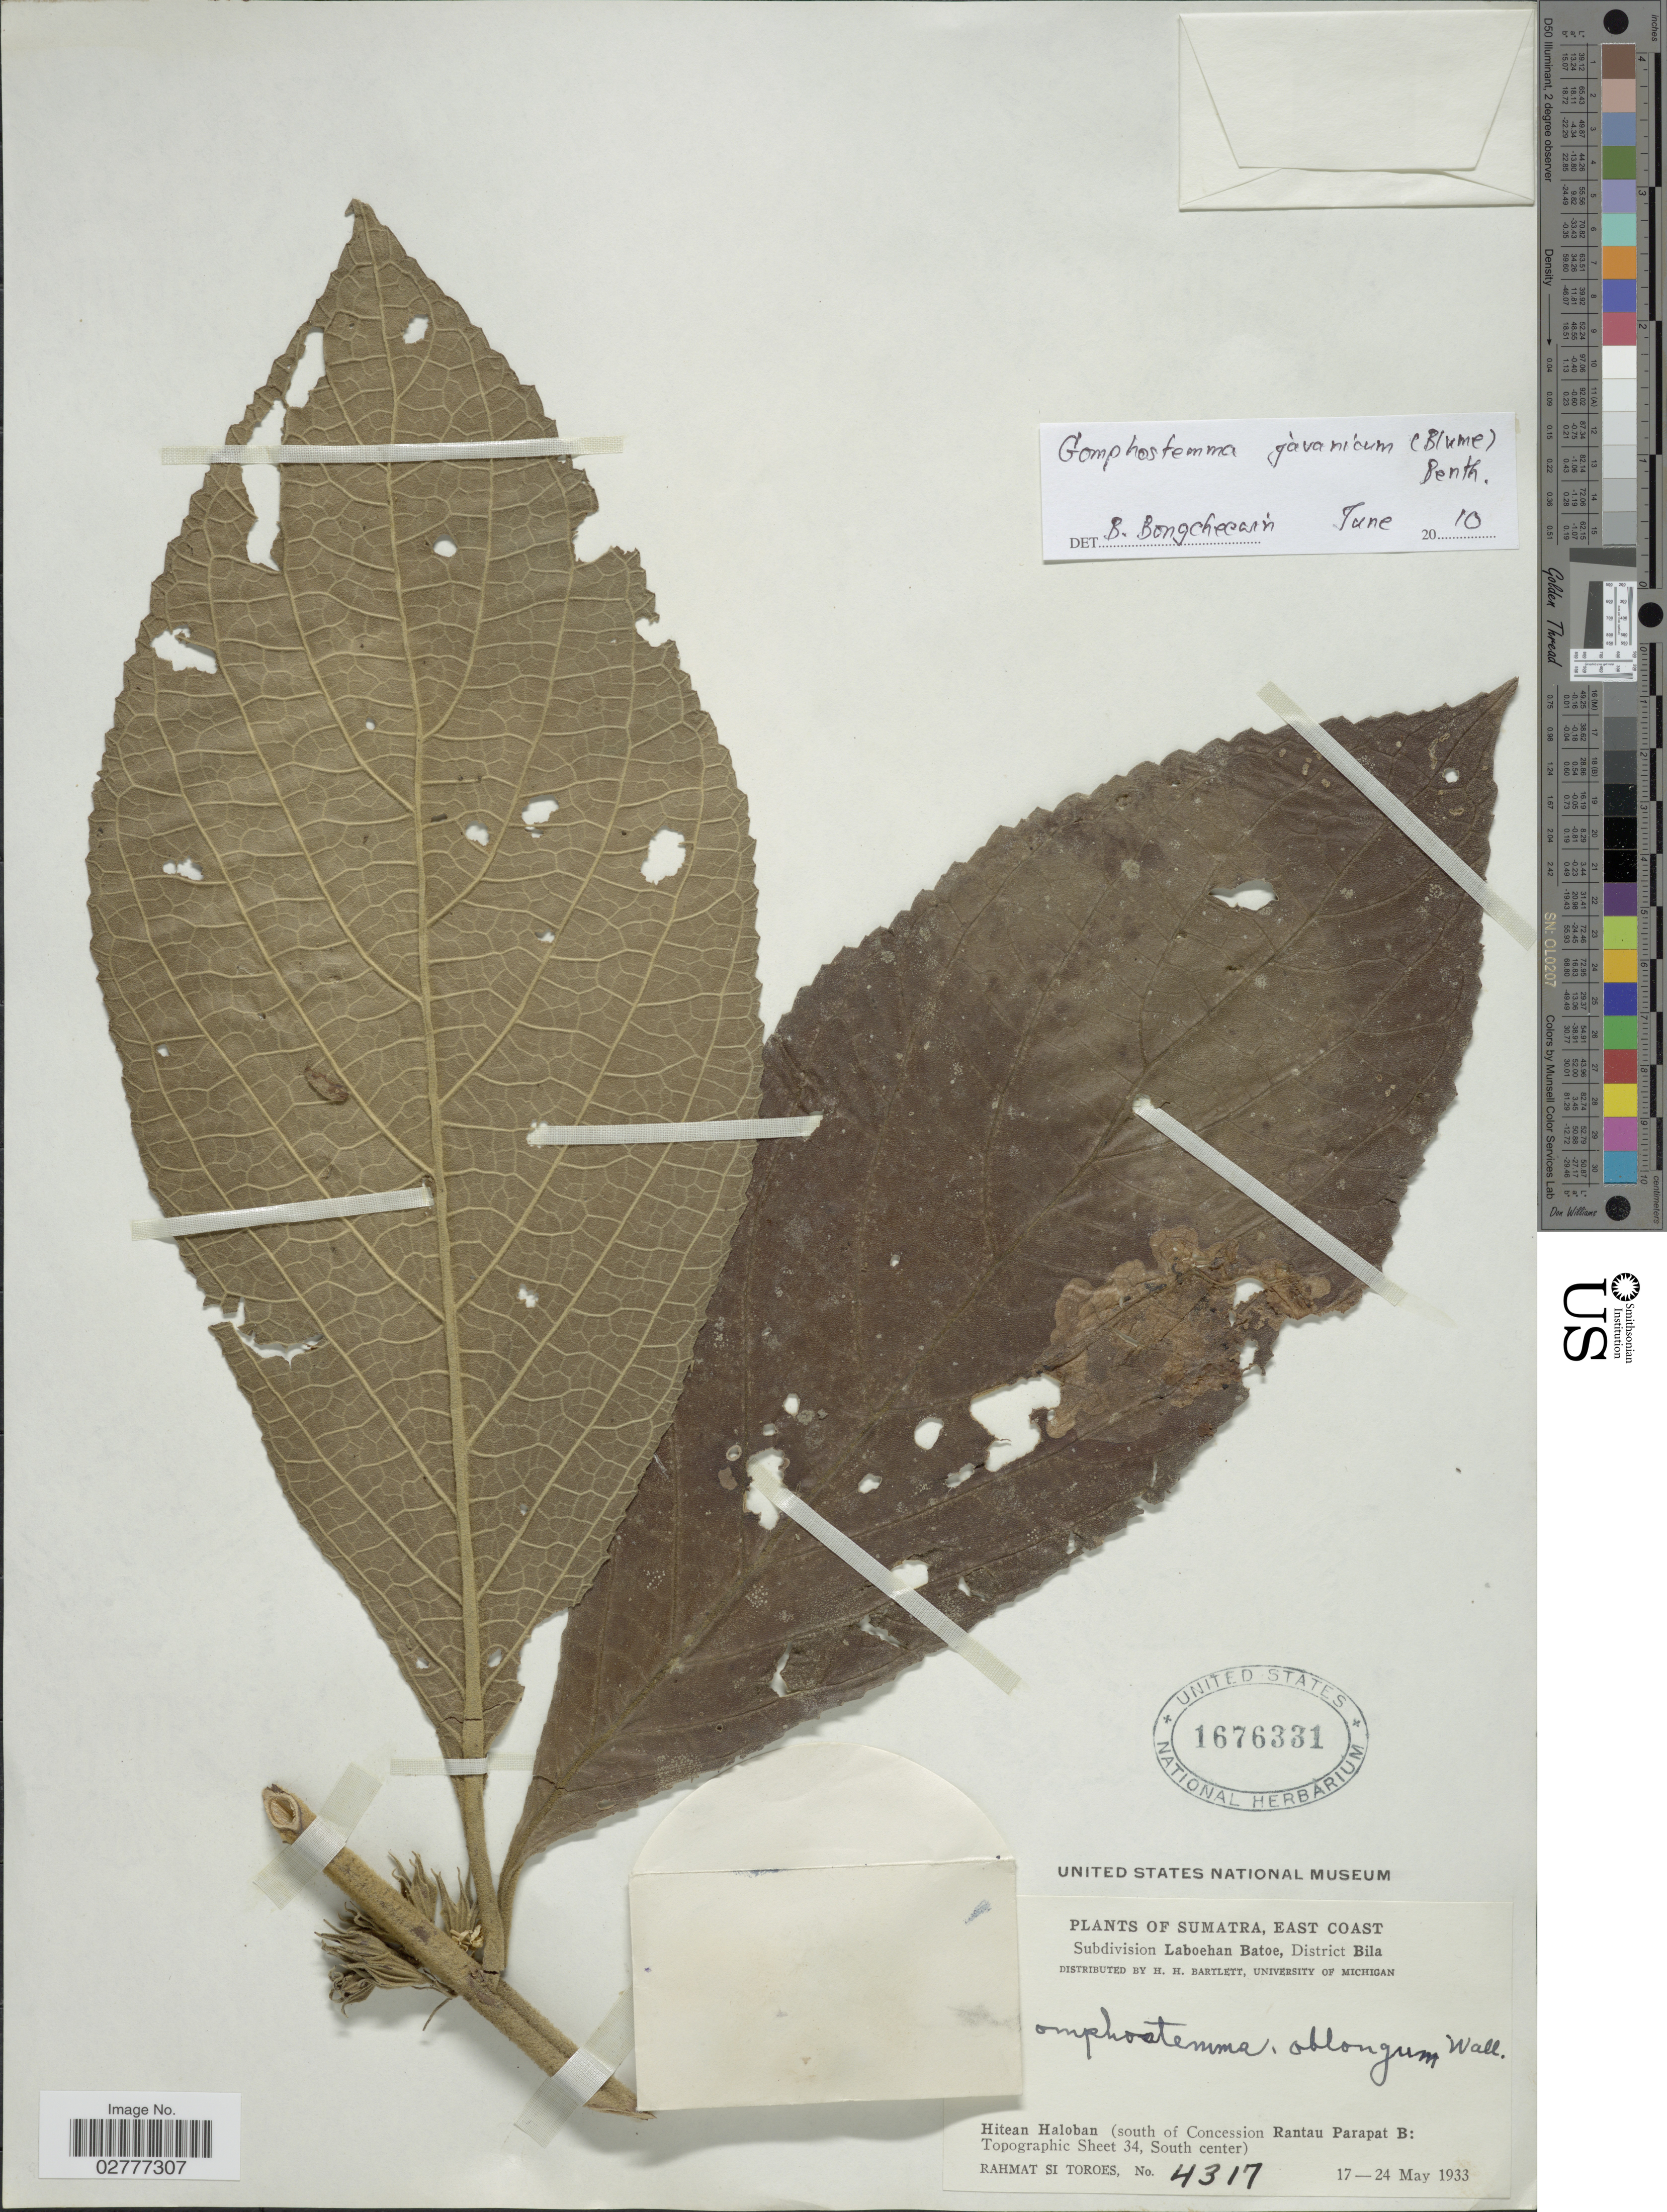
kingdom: Plantae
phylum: Tracheophyta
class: Magnoliopsida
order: Lamiales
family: Lamiaceae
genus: Gomphostemma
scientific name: Gomphostemma javanicum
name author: (Blume) Benth.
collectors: Rahmat Si Boeea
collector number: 4317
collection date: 1933-05-17/1933-05-24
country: Indonesia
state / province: Sumatra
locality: East Coast. Subdivision Laboehan Batoe, District Bila. Hitean Haloban (south of Consession Rantau Parapat B: Topographic Sheet 34, South center)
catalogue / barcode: US 1676331